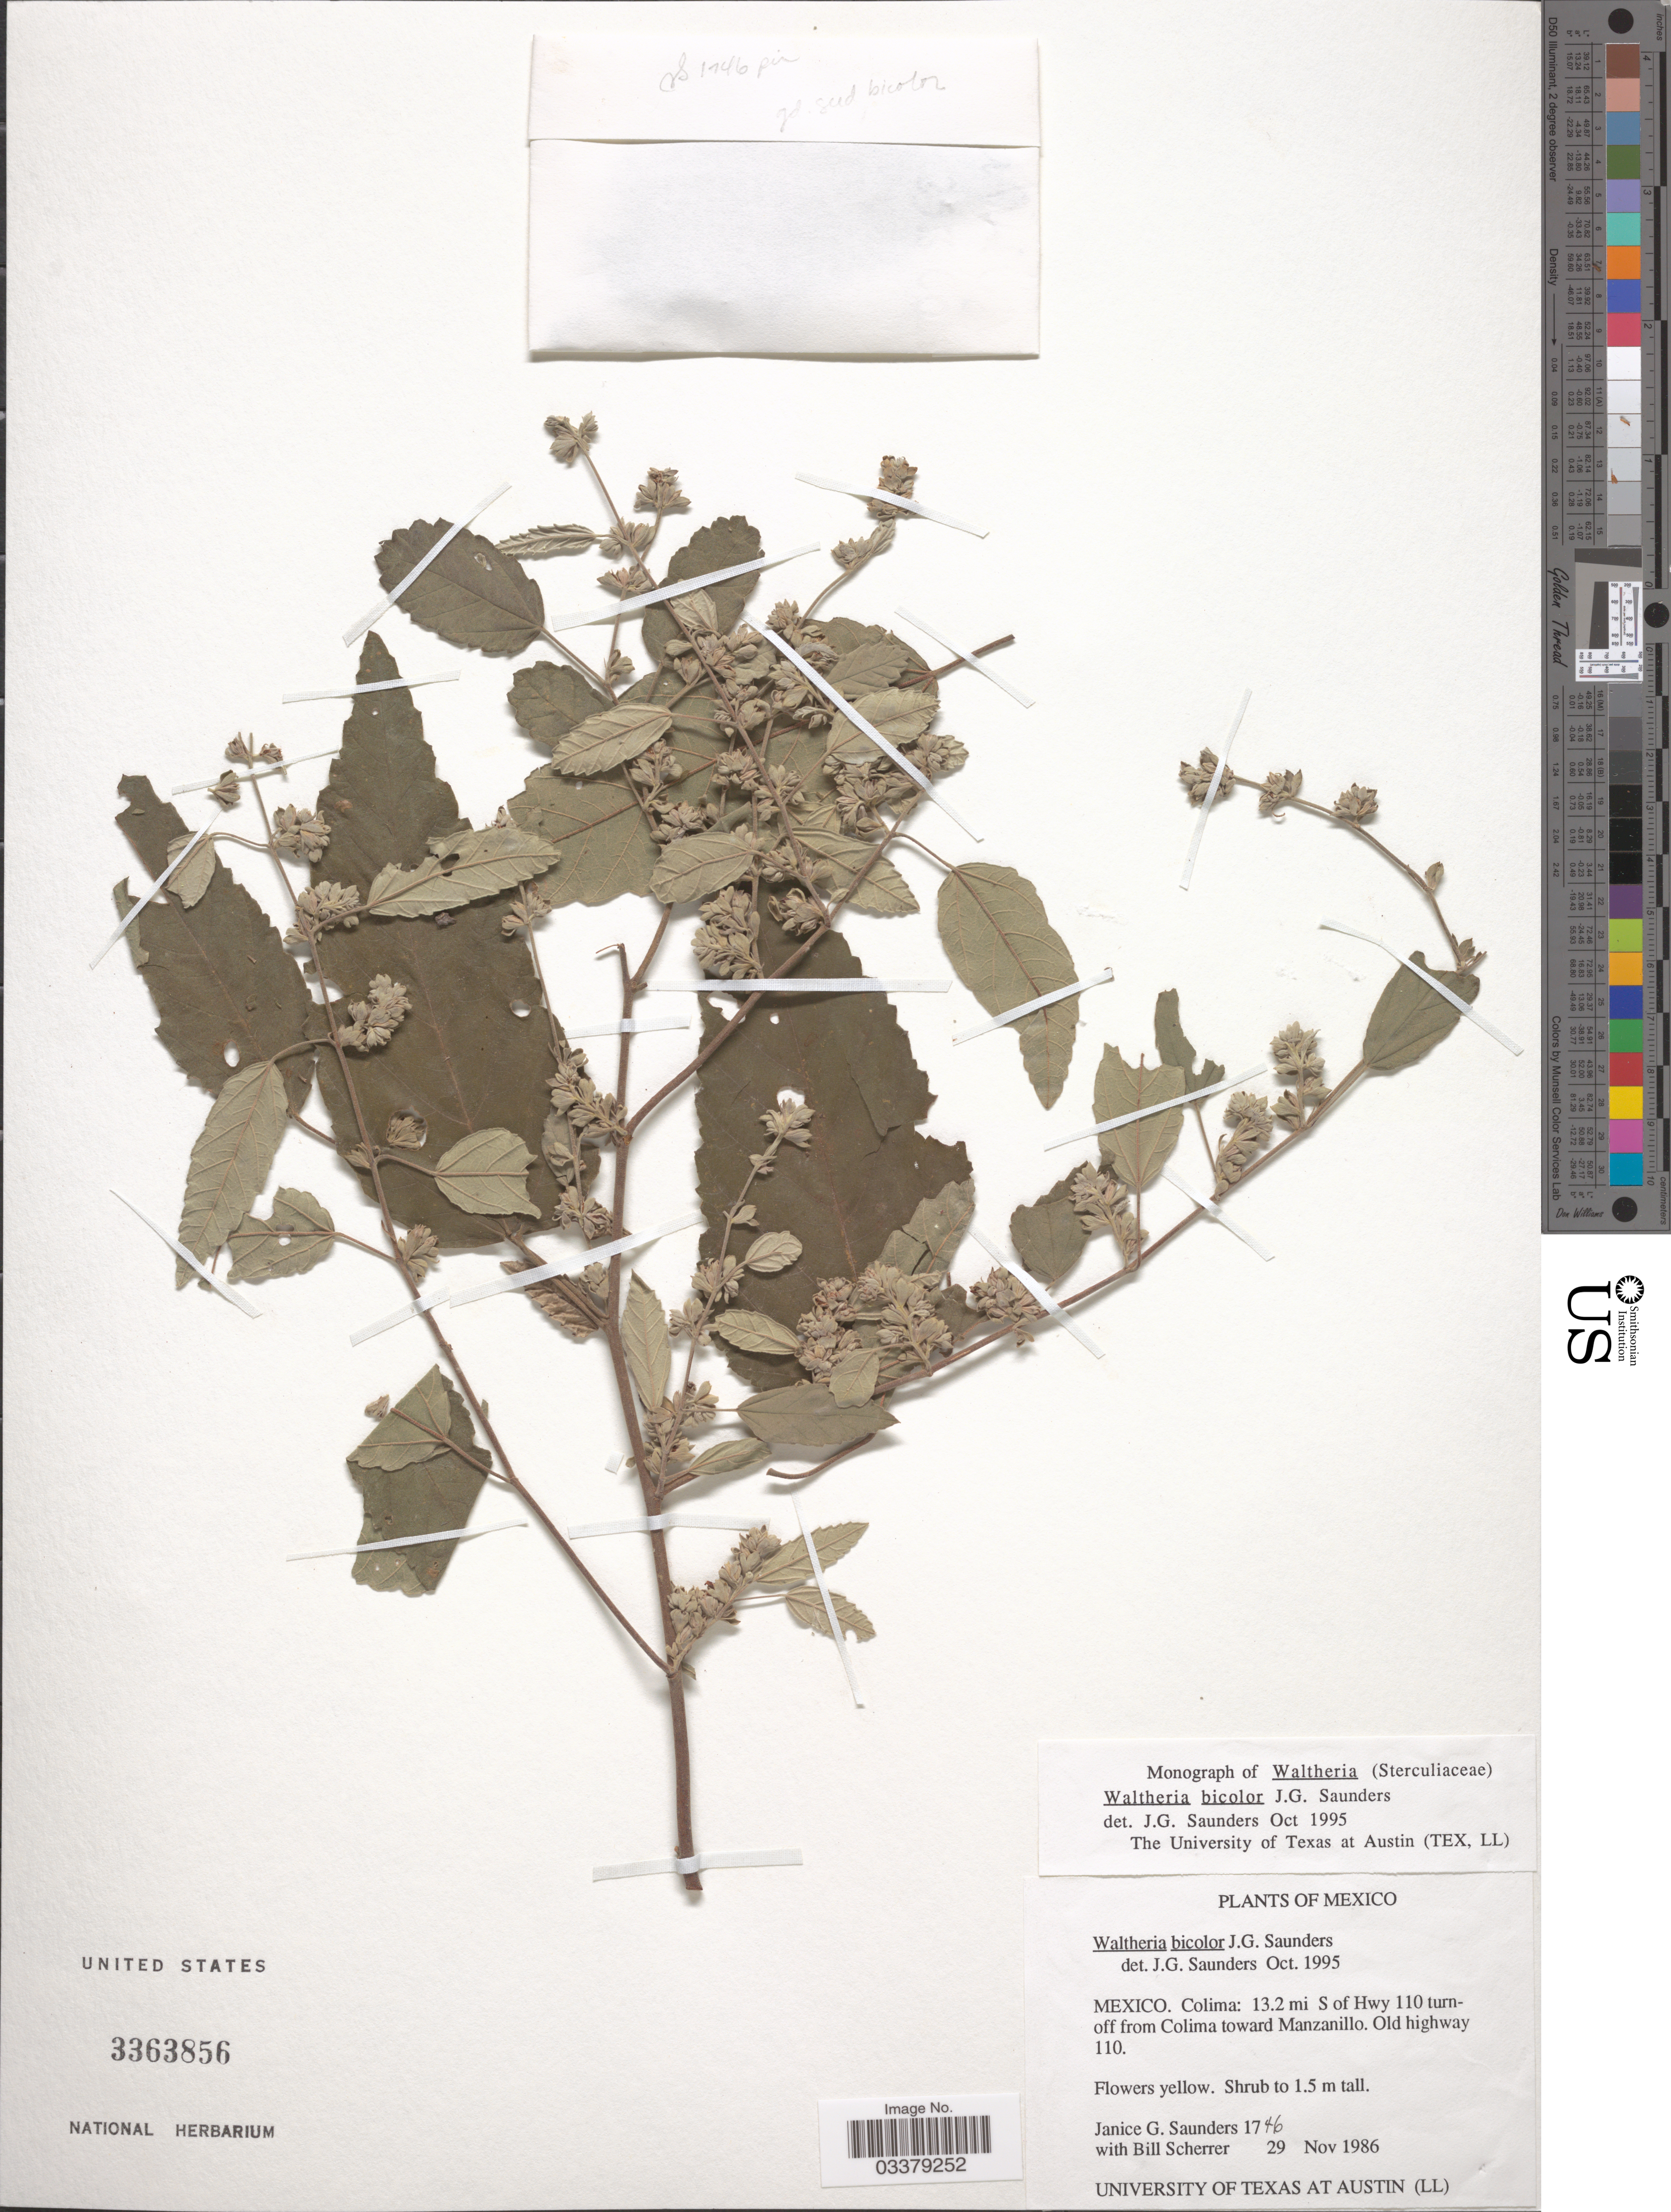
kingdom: Plantae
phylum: Tracheophyta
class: Magnoliopsida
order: Malvales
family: Malvaceae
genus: Waltheria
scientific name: Waltheria bicolor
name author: J.G. Saunders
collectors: J. G. Saunders & B. Scherrer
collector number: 1746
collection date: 1986-11-29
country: Mexico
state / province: Colima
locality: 13.2 mi S of Hwy 110 turnoff from Colima toward Manzanillo. Old highway 110.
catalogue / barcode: US 3363856